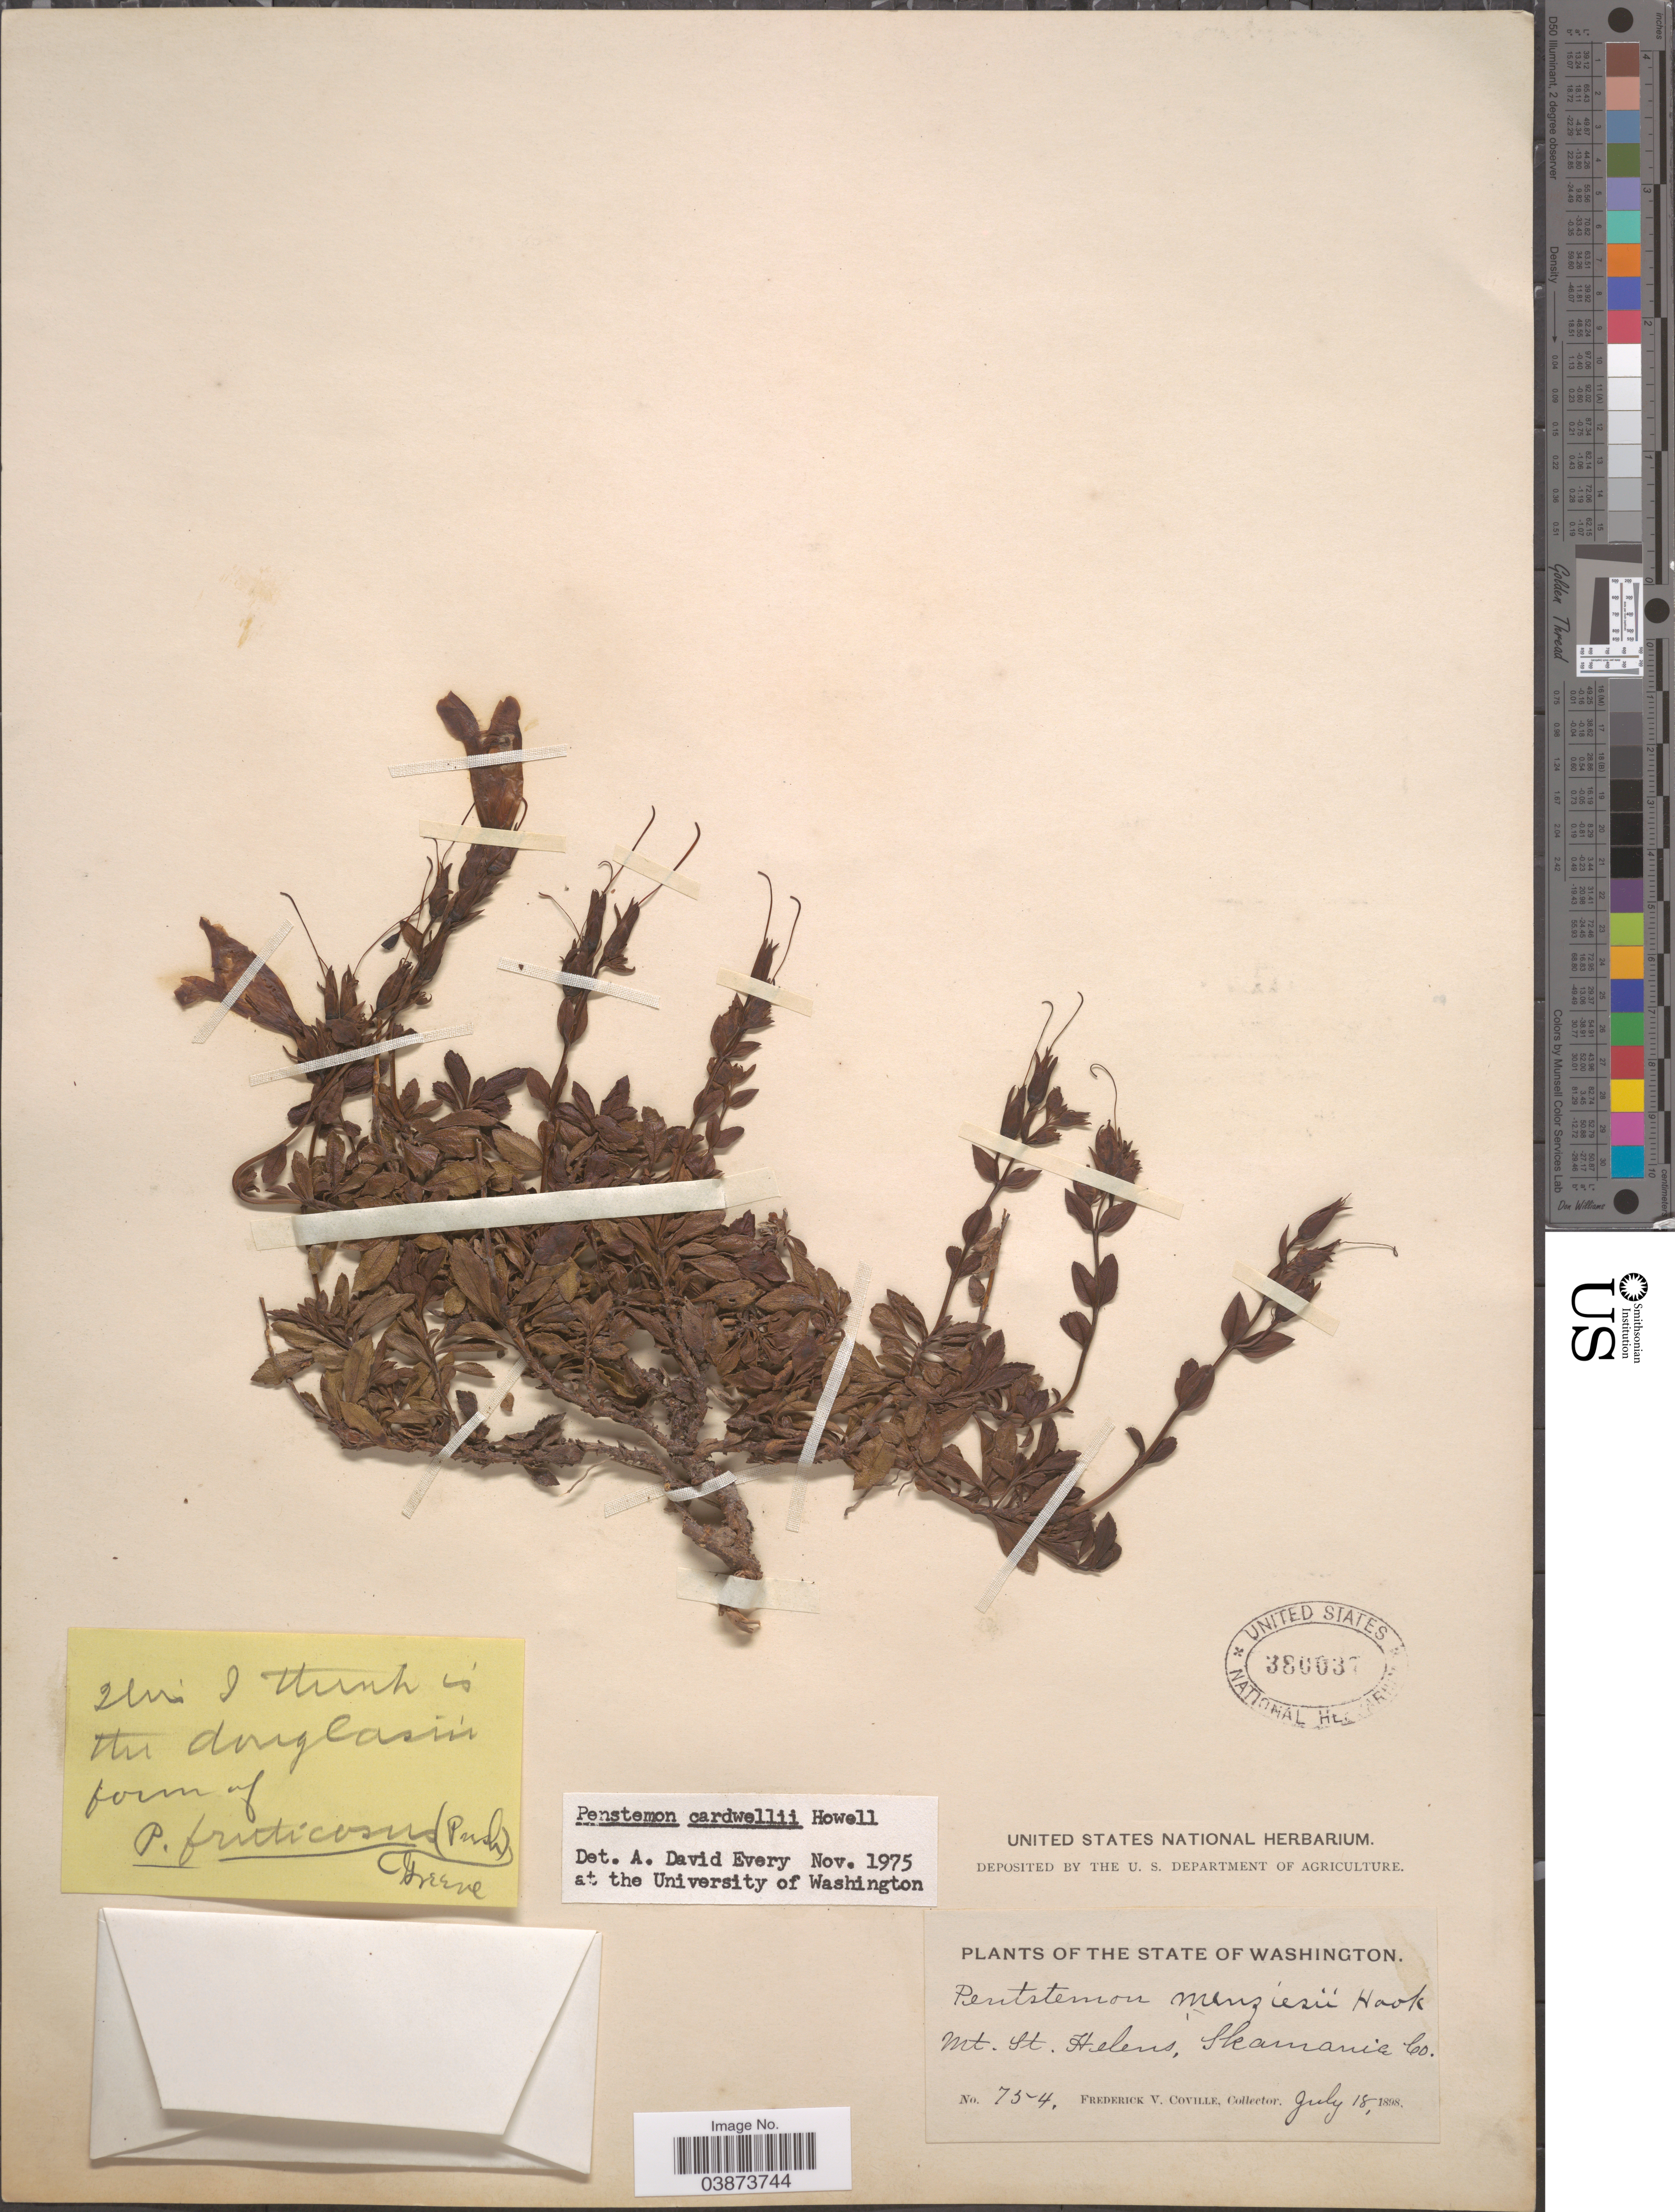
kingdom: Plantae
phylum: Tracheophyta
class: Magnoliopsida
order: Lamiales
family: Plantaginaceae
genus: Penstemon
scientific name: Penstemon cardwellii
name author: Howell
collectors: F. V. Coville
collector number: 754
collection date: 1898-07-18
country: United States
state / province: Washington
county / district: Skamania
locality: Mt. St. Helens. Skamania Co.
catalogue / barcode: US 380037